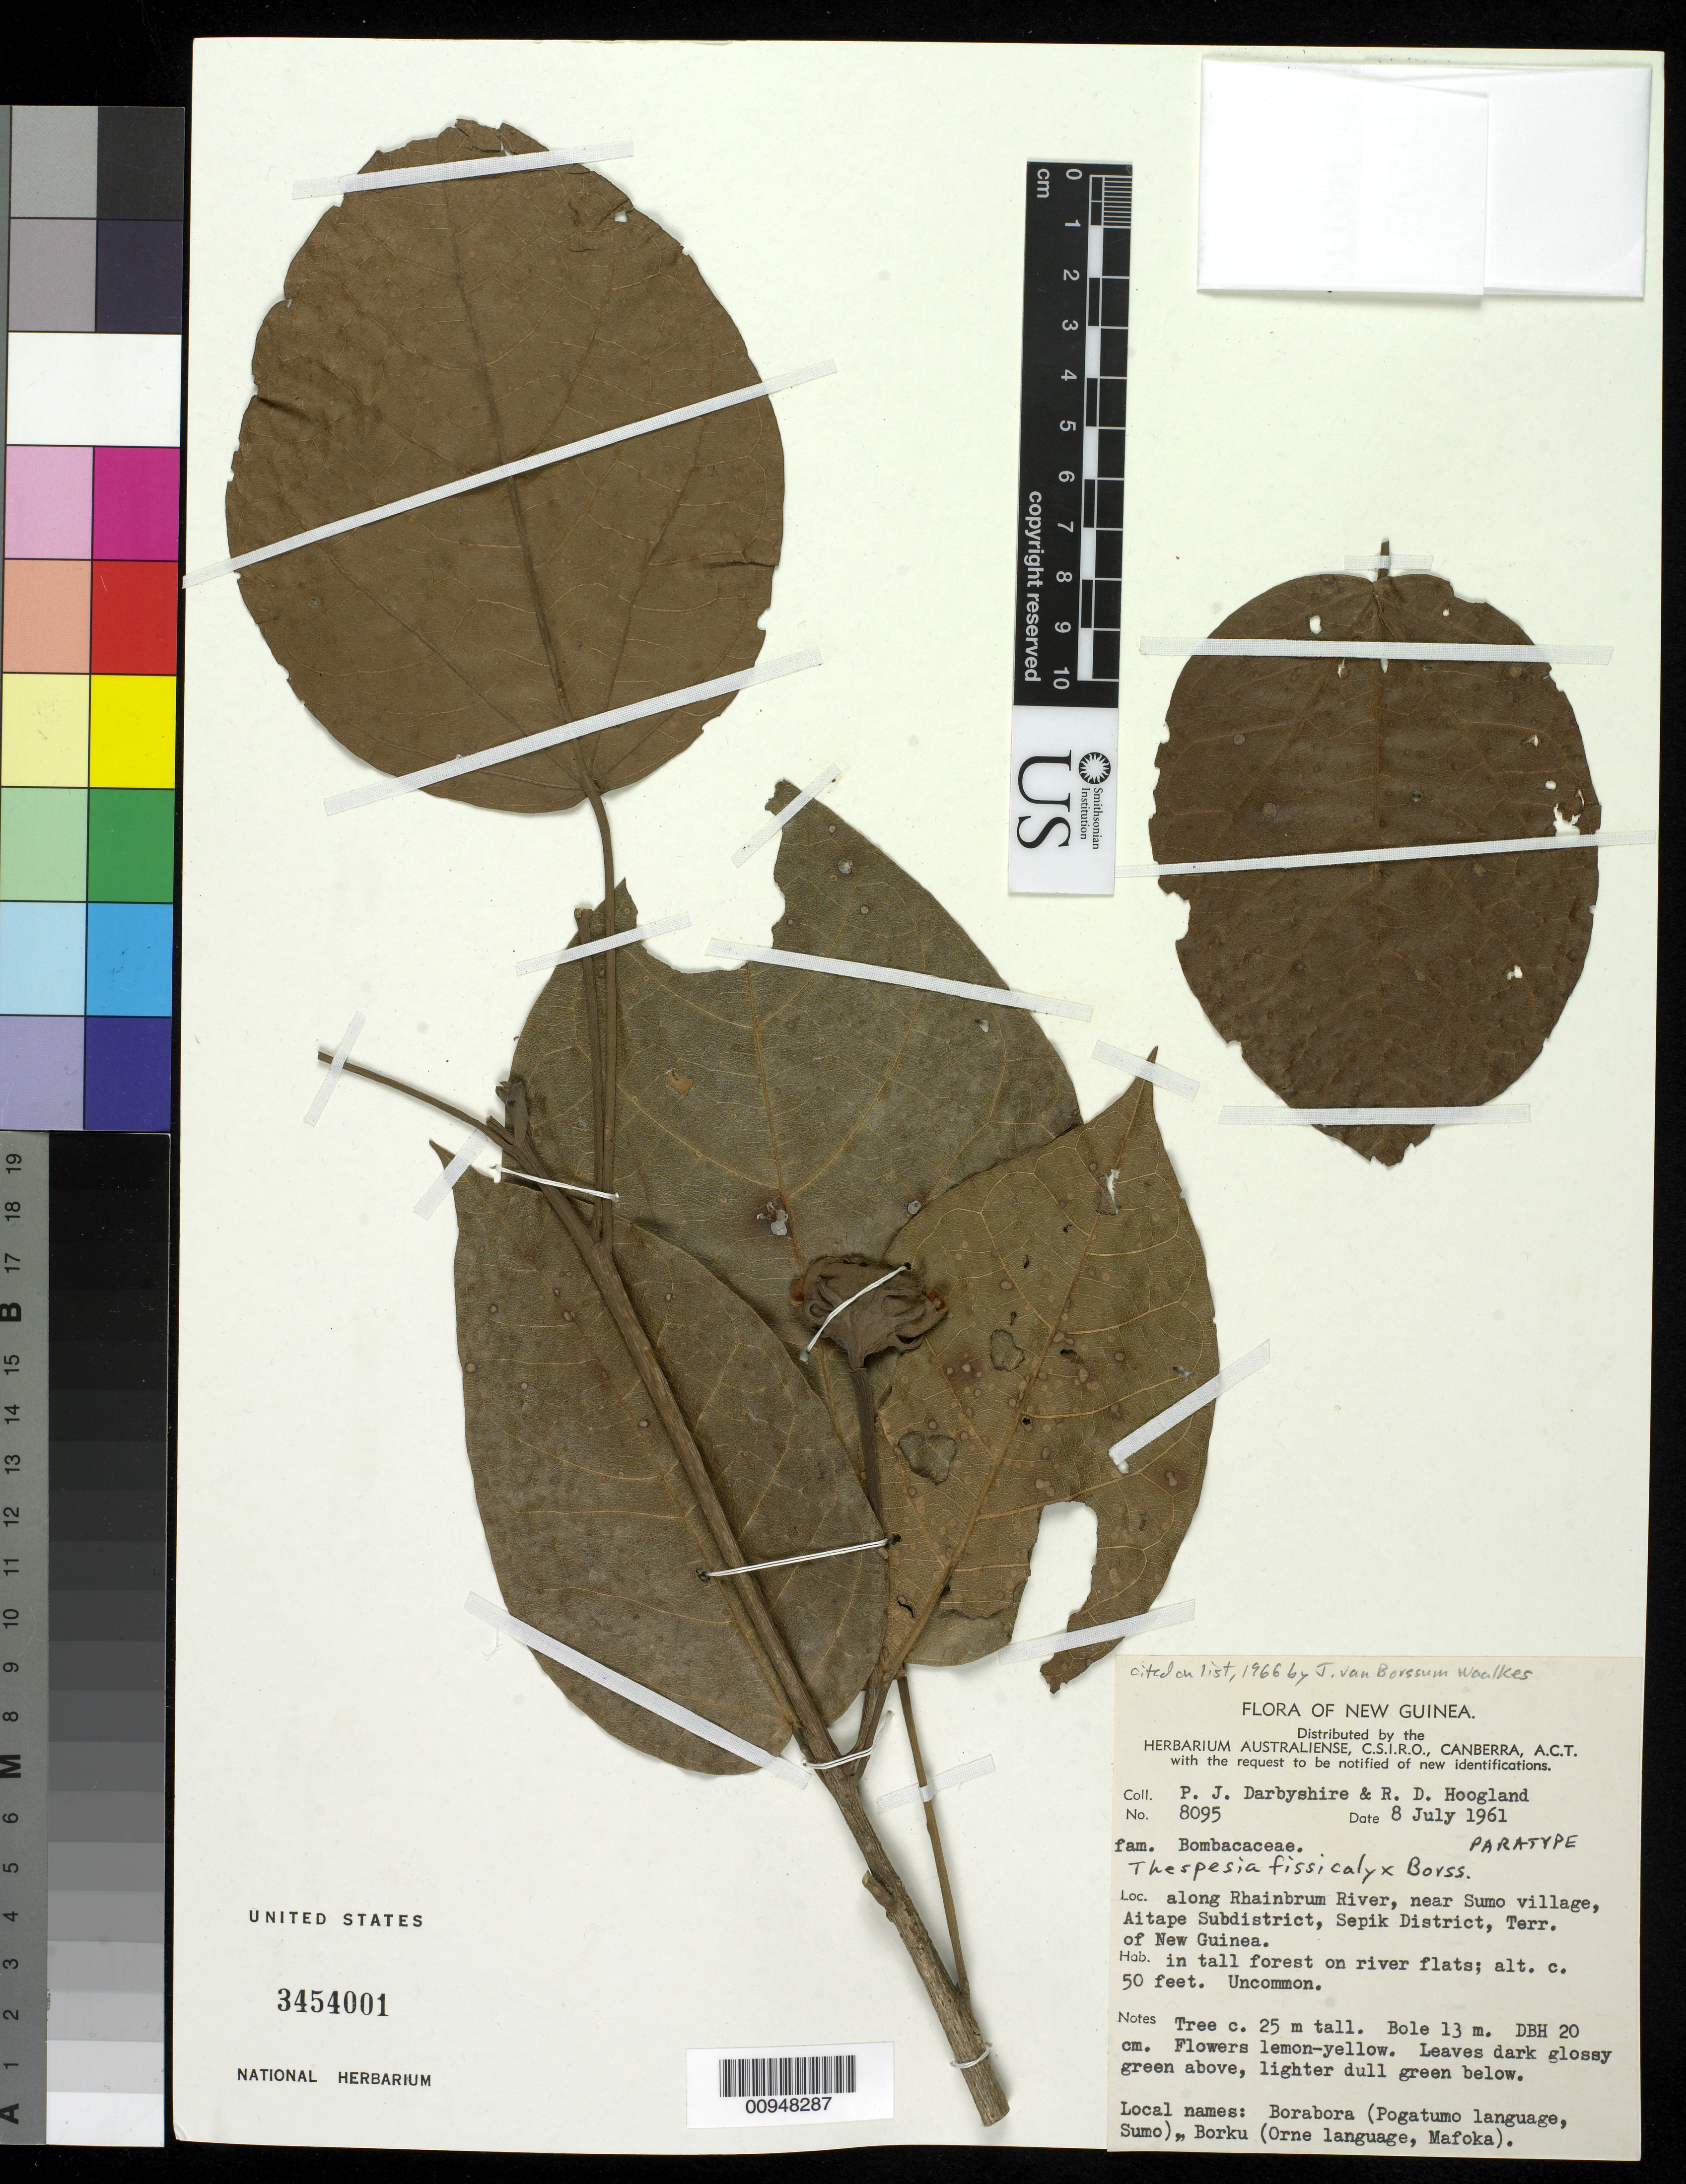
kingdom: Plantae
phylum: Tracheophyta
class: Magnoliopsida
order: Malvales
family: Malvaceae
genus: Thespesia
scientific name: Thespesia fissicalyx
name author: Borss.Waalk.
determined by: Areces Berazaín, F.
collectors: P. Darbyshire & R. D. Hoogland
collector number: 8095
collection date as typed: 08 Jul 1961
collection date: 1961-07-08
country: Papua New Guinea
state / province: Sandaun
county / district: Aitape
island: New Guinea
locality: Along Rhainbrum River, near Sumo village.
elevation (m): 50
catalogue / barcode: US 3454001